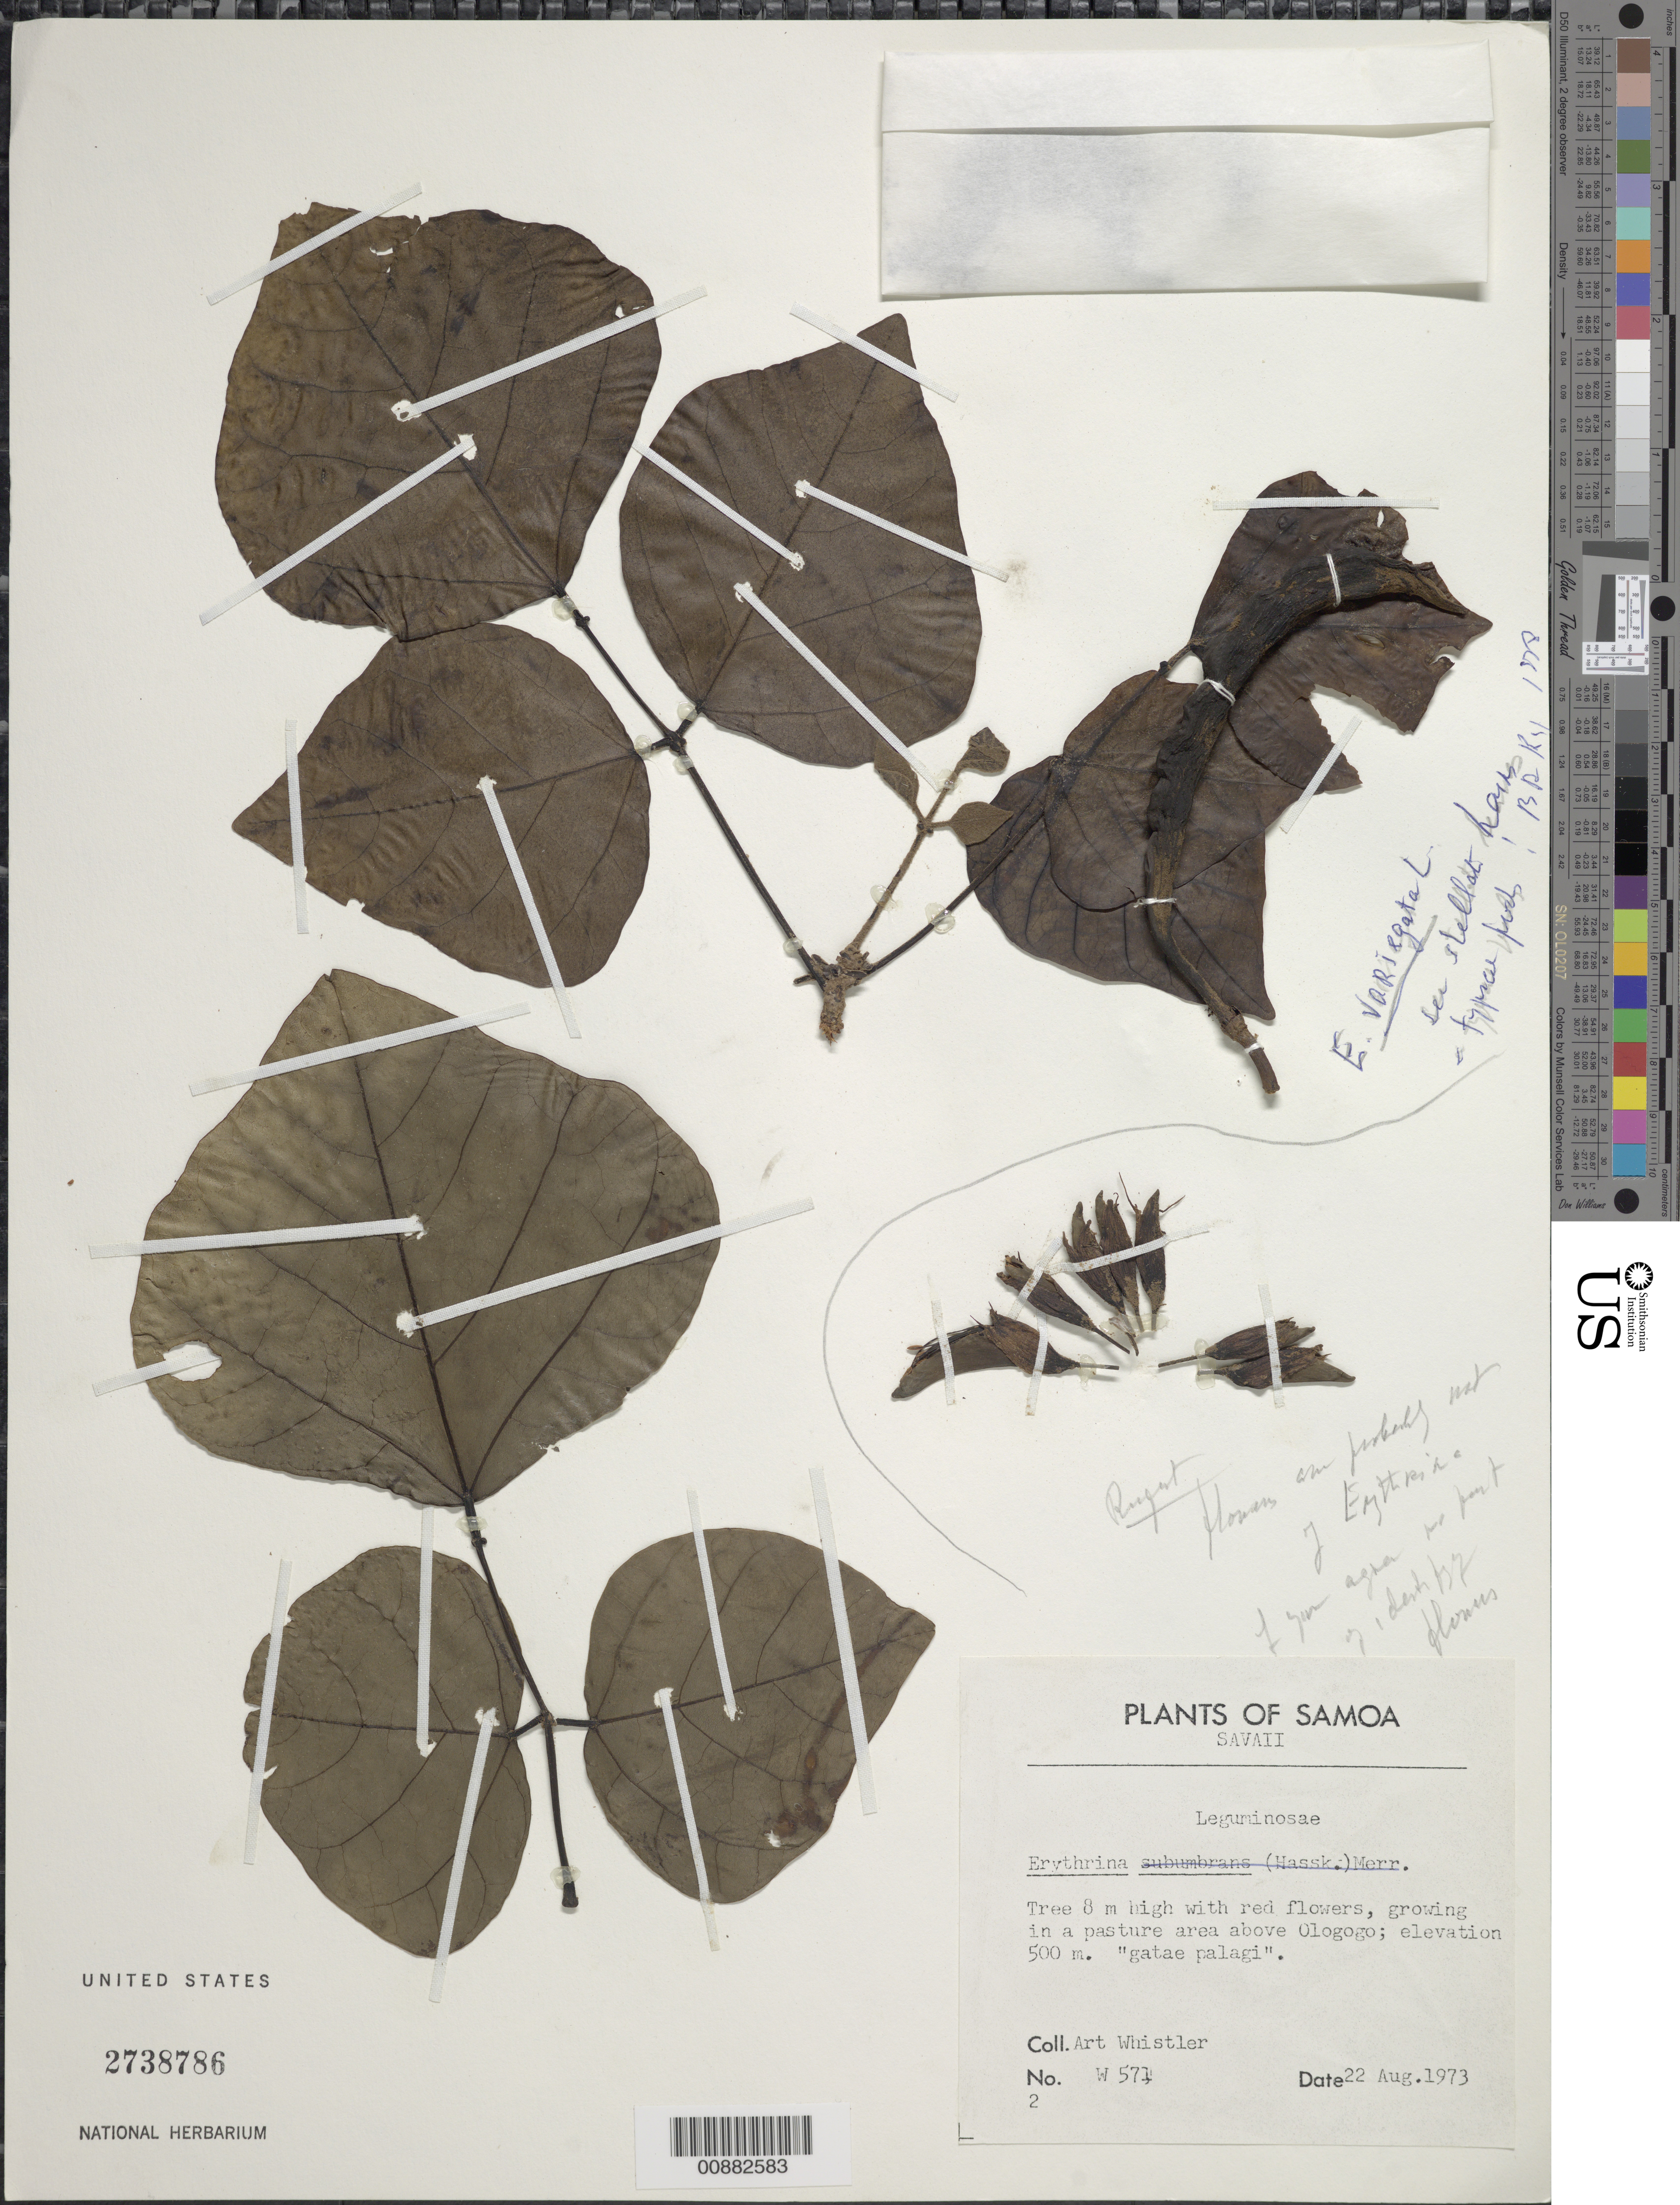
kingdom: Plantae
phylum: Tracheophyta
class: Magnoliopsida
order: Fabales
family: Fabaceae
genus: Erythrina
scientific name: Erythrina variegata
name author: L.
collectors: A. Whistler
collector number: W 571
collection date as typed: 22 Aug 1973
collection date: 1973-08-22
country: Samoa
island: Savai'i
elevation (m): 500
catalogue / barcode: US 2738786